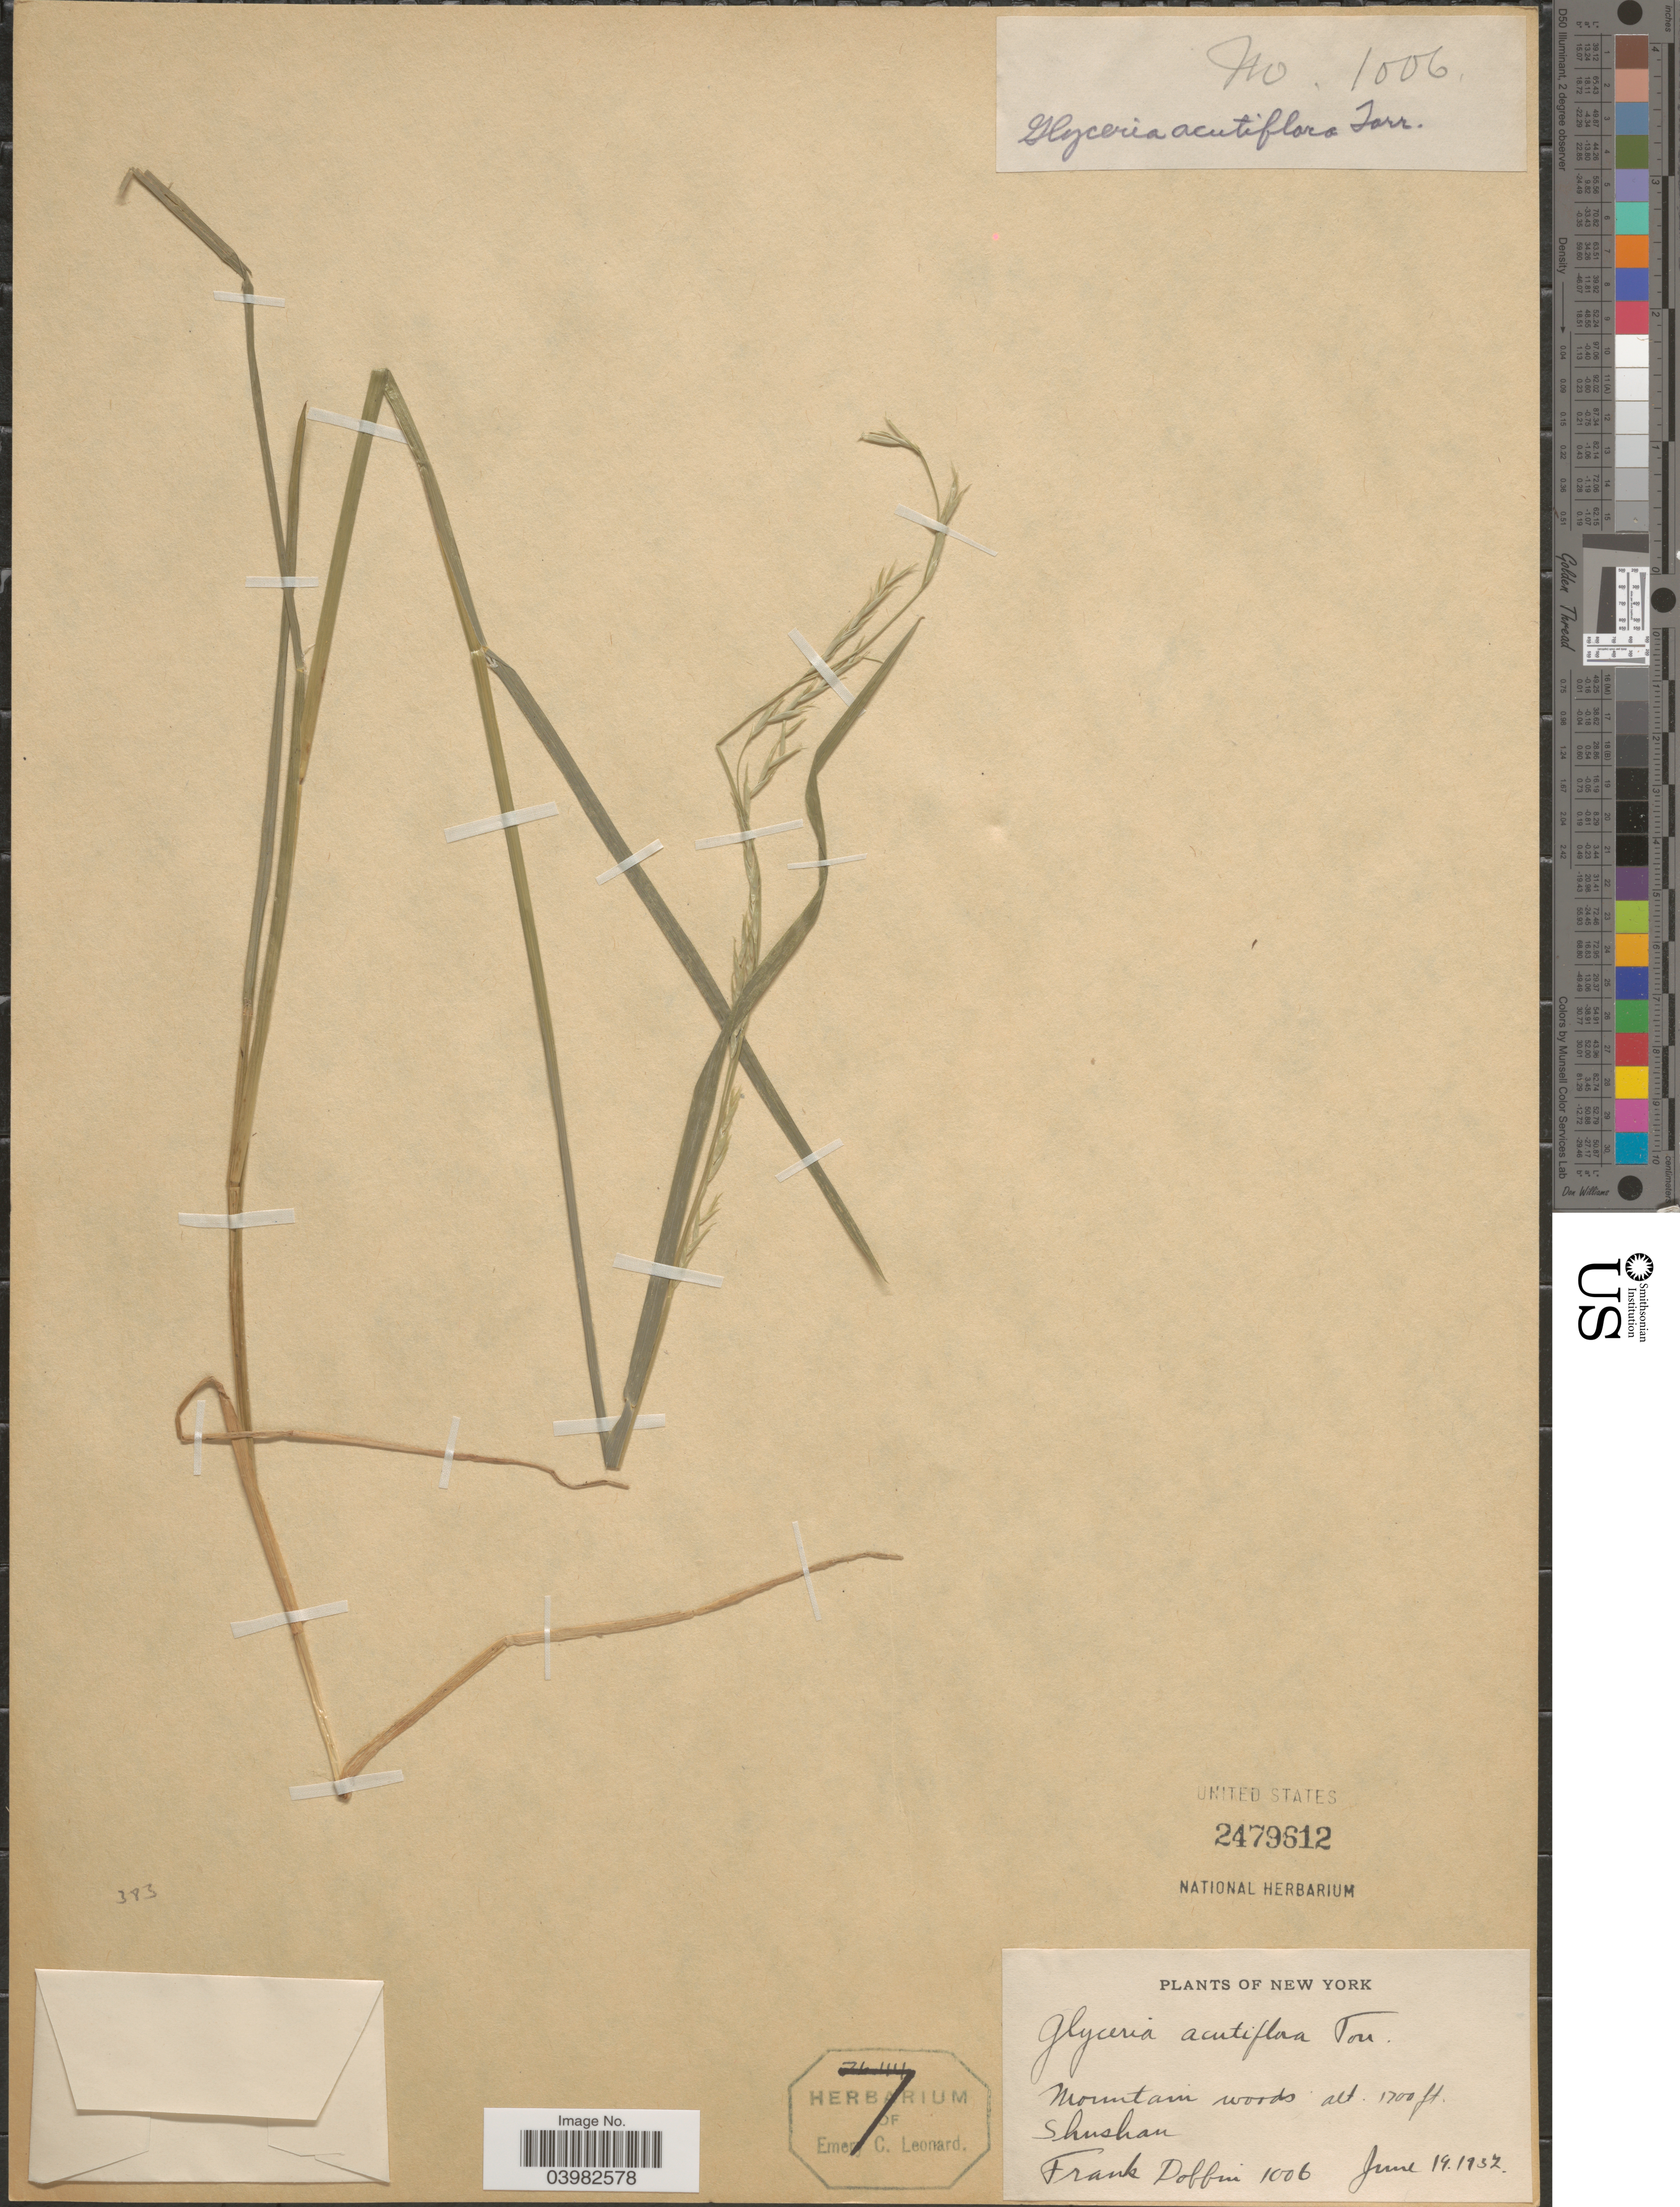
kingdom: Plantae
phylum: Tracheophyta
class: Liliopsida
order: Poales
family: Poaceae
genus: Glyceria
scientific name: Glyceria acutiflora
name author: Torr.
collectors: F. Dobbin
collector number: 1006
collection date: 1932-06-19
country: United States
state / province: New York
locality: Mountain woods. Shushan.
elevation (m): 518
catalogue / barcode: US 2479612